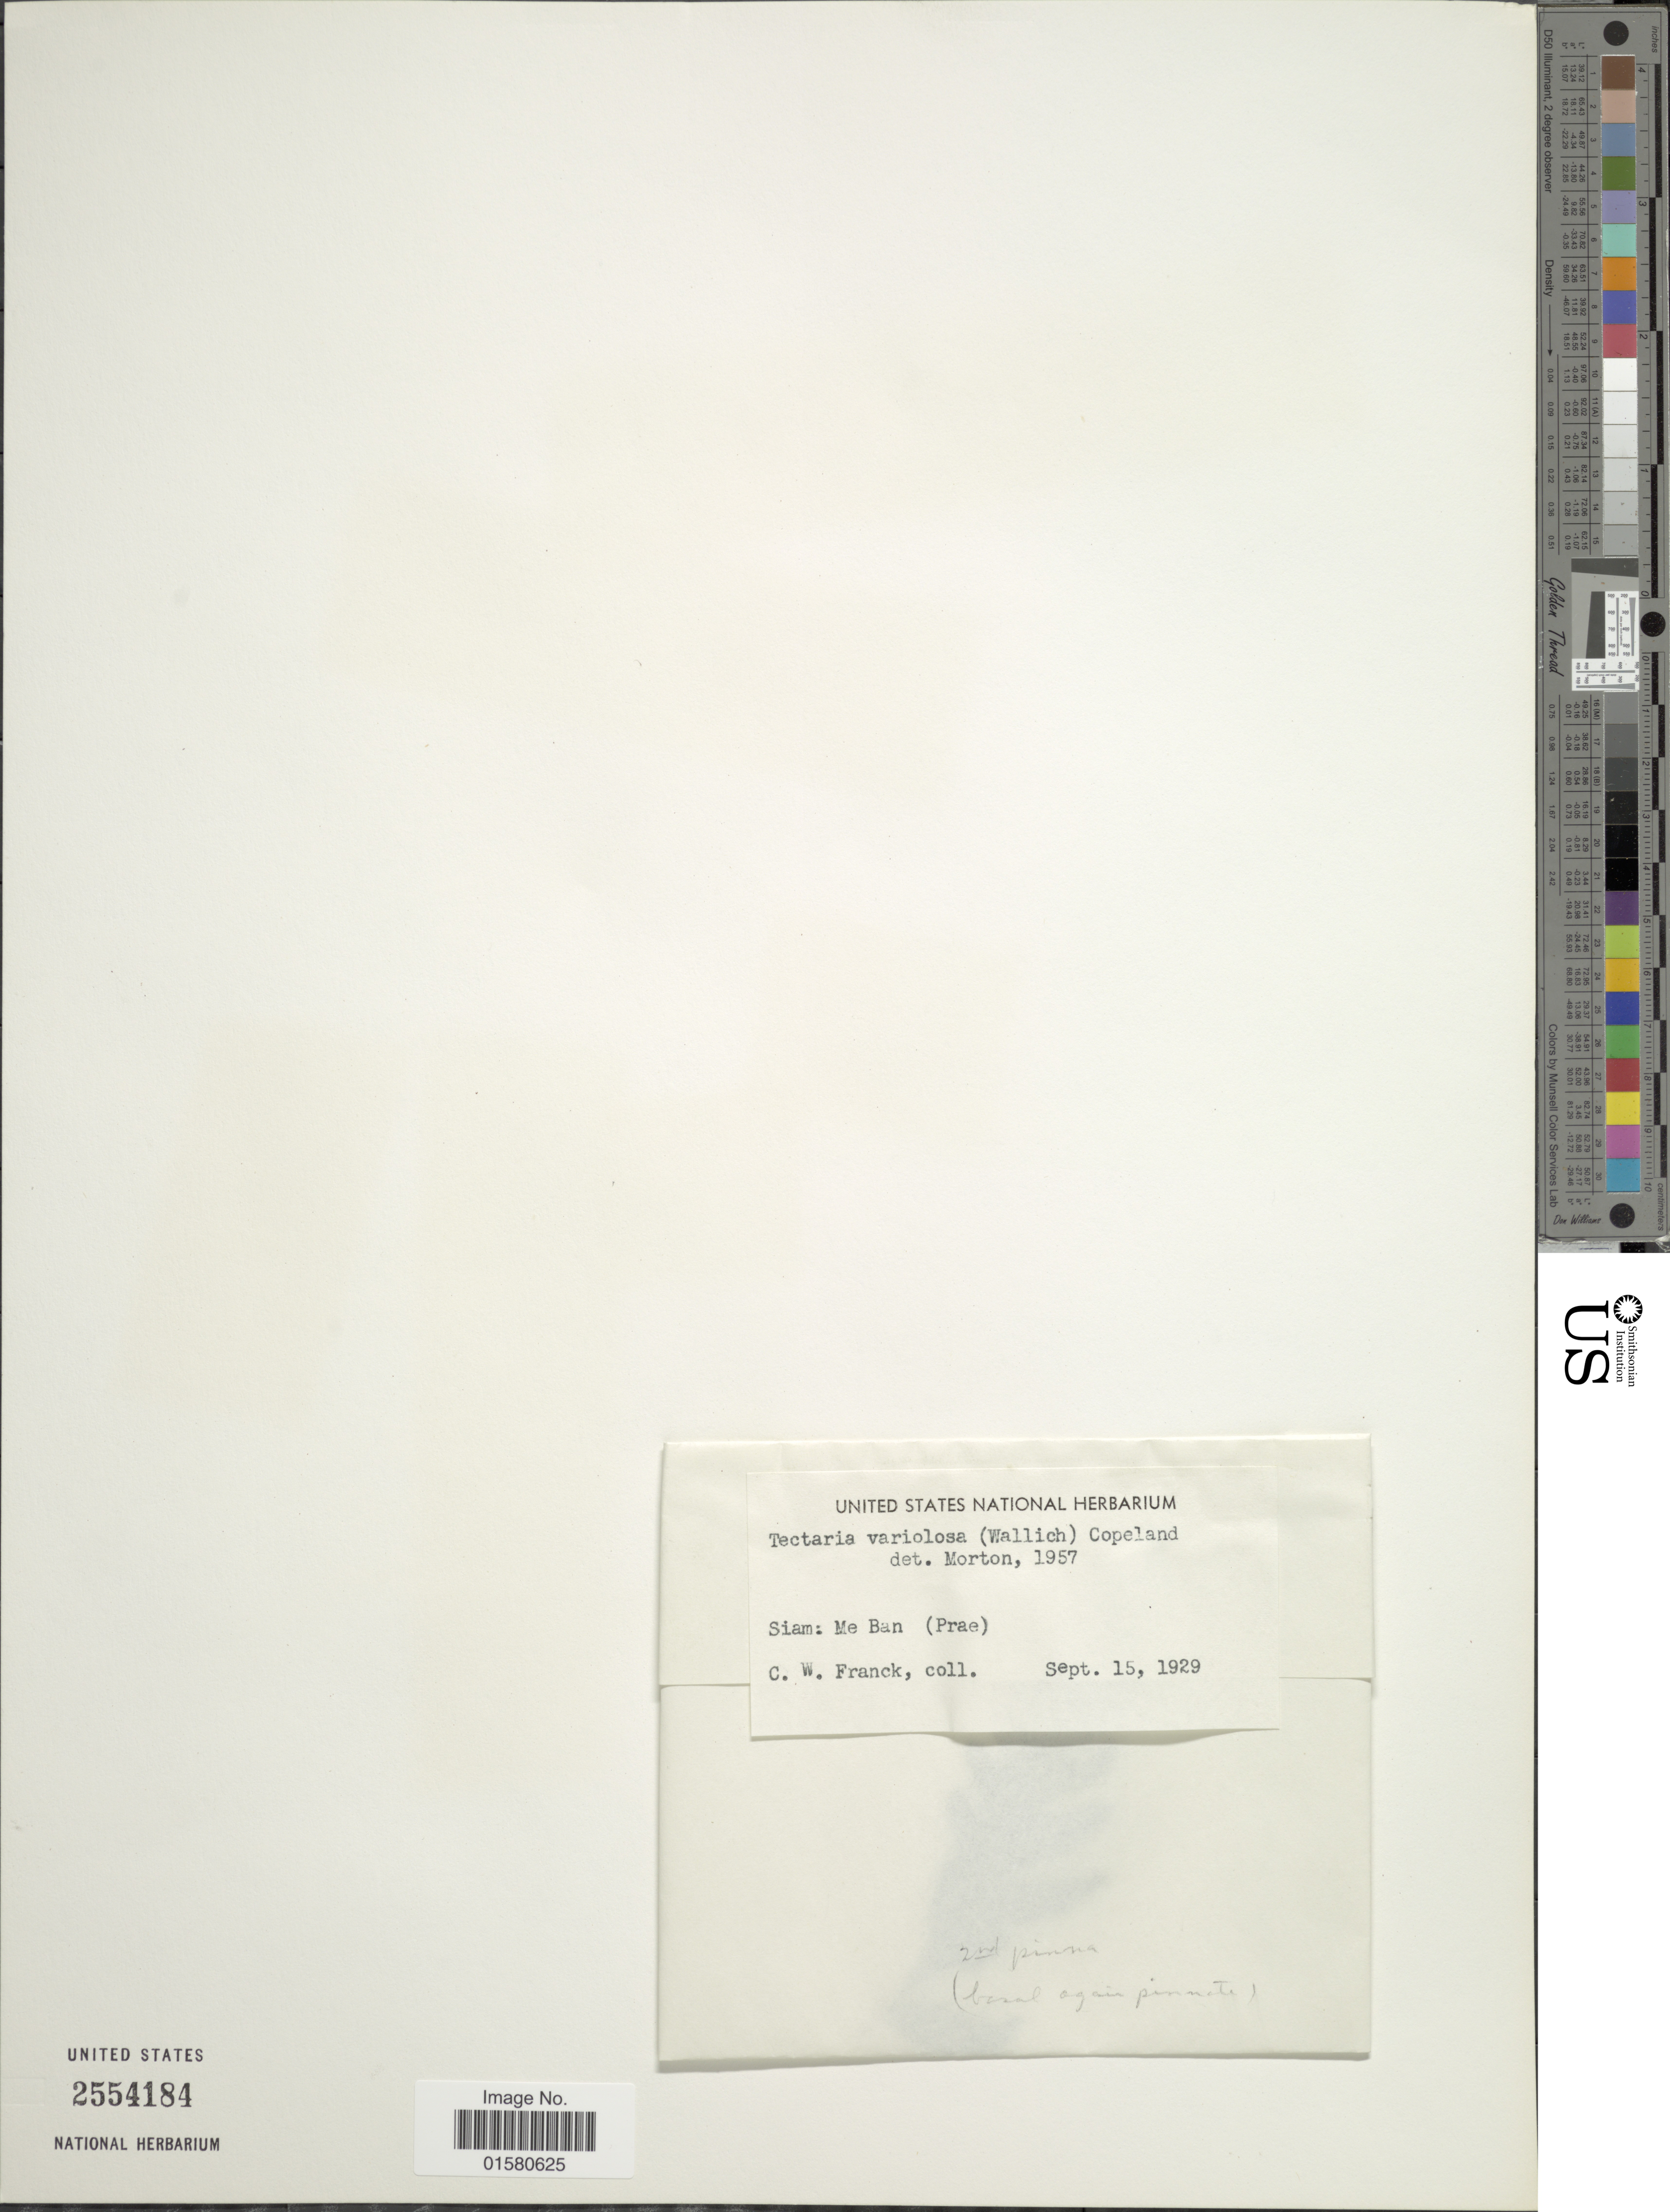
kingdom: Plantae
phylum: Tracheophyta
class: Polypodiopsida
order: Polypodiales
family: Tectariaceae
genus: Tectaria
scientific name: Tectaria variolosa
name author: (Wall. ex Hook.) C. Chr.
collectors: C. Franck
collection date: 1929-09-15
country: Thailand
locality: Siam: Me Ban (Prae)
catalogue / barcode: US 2554184